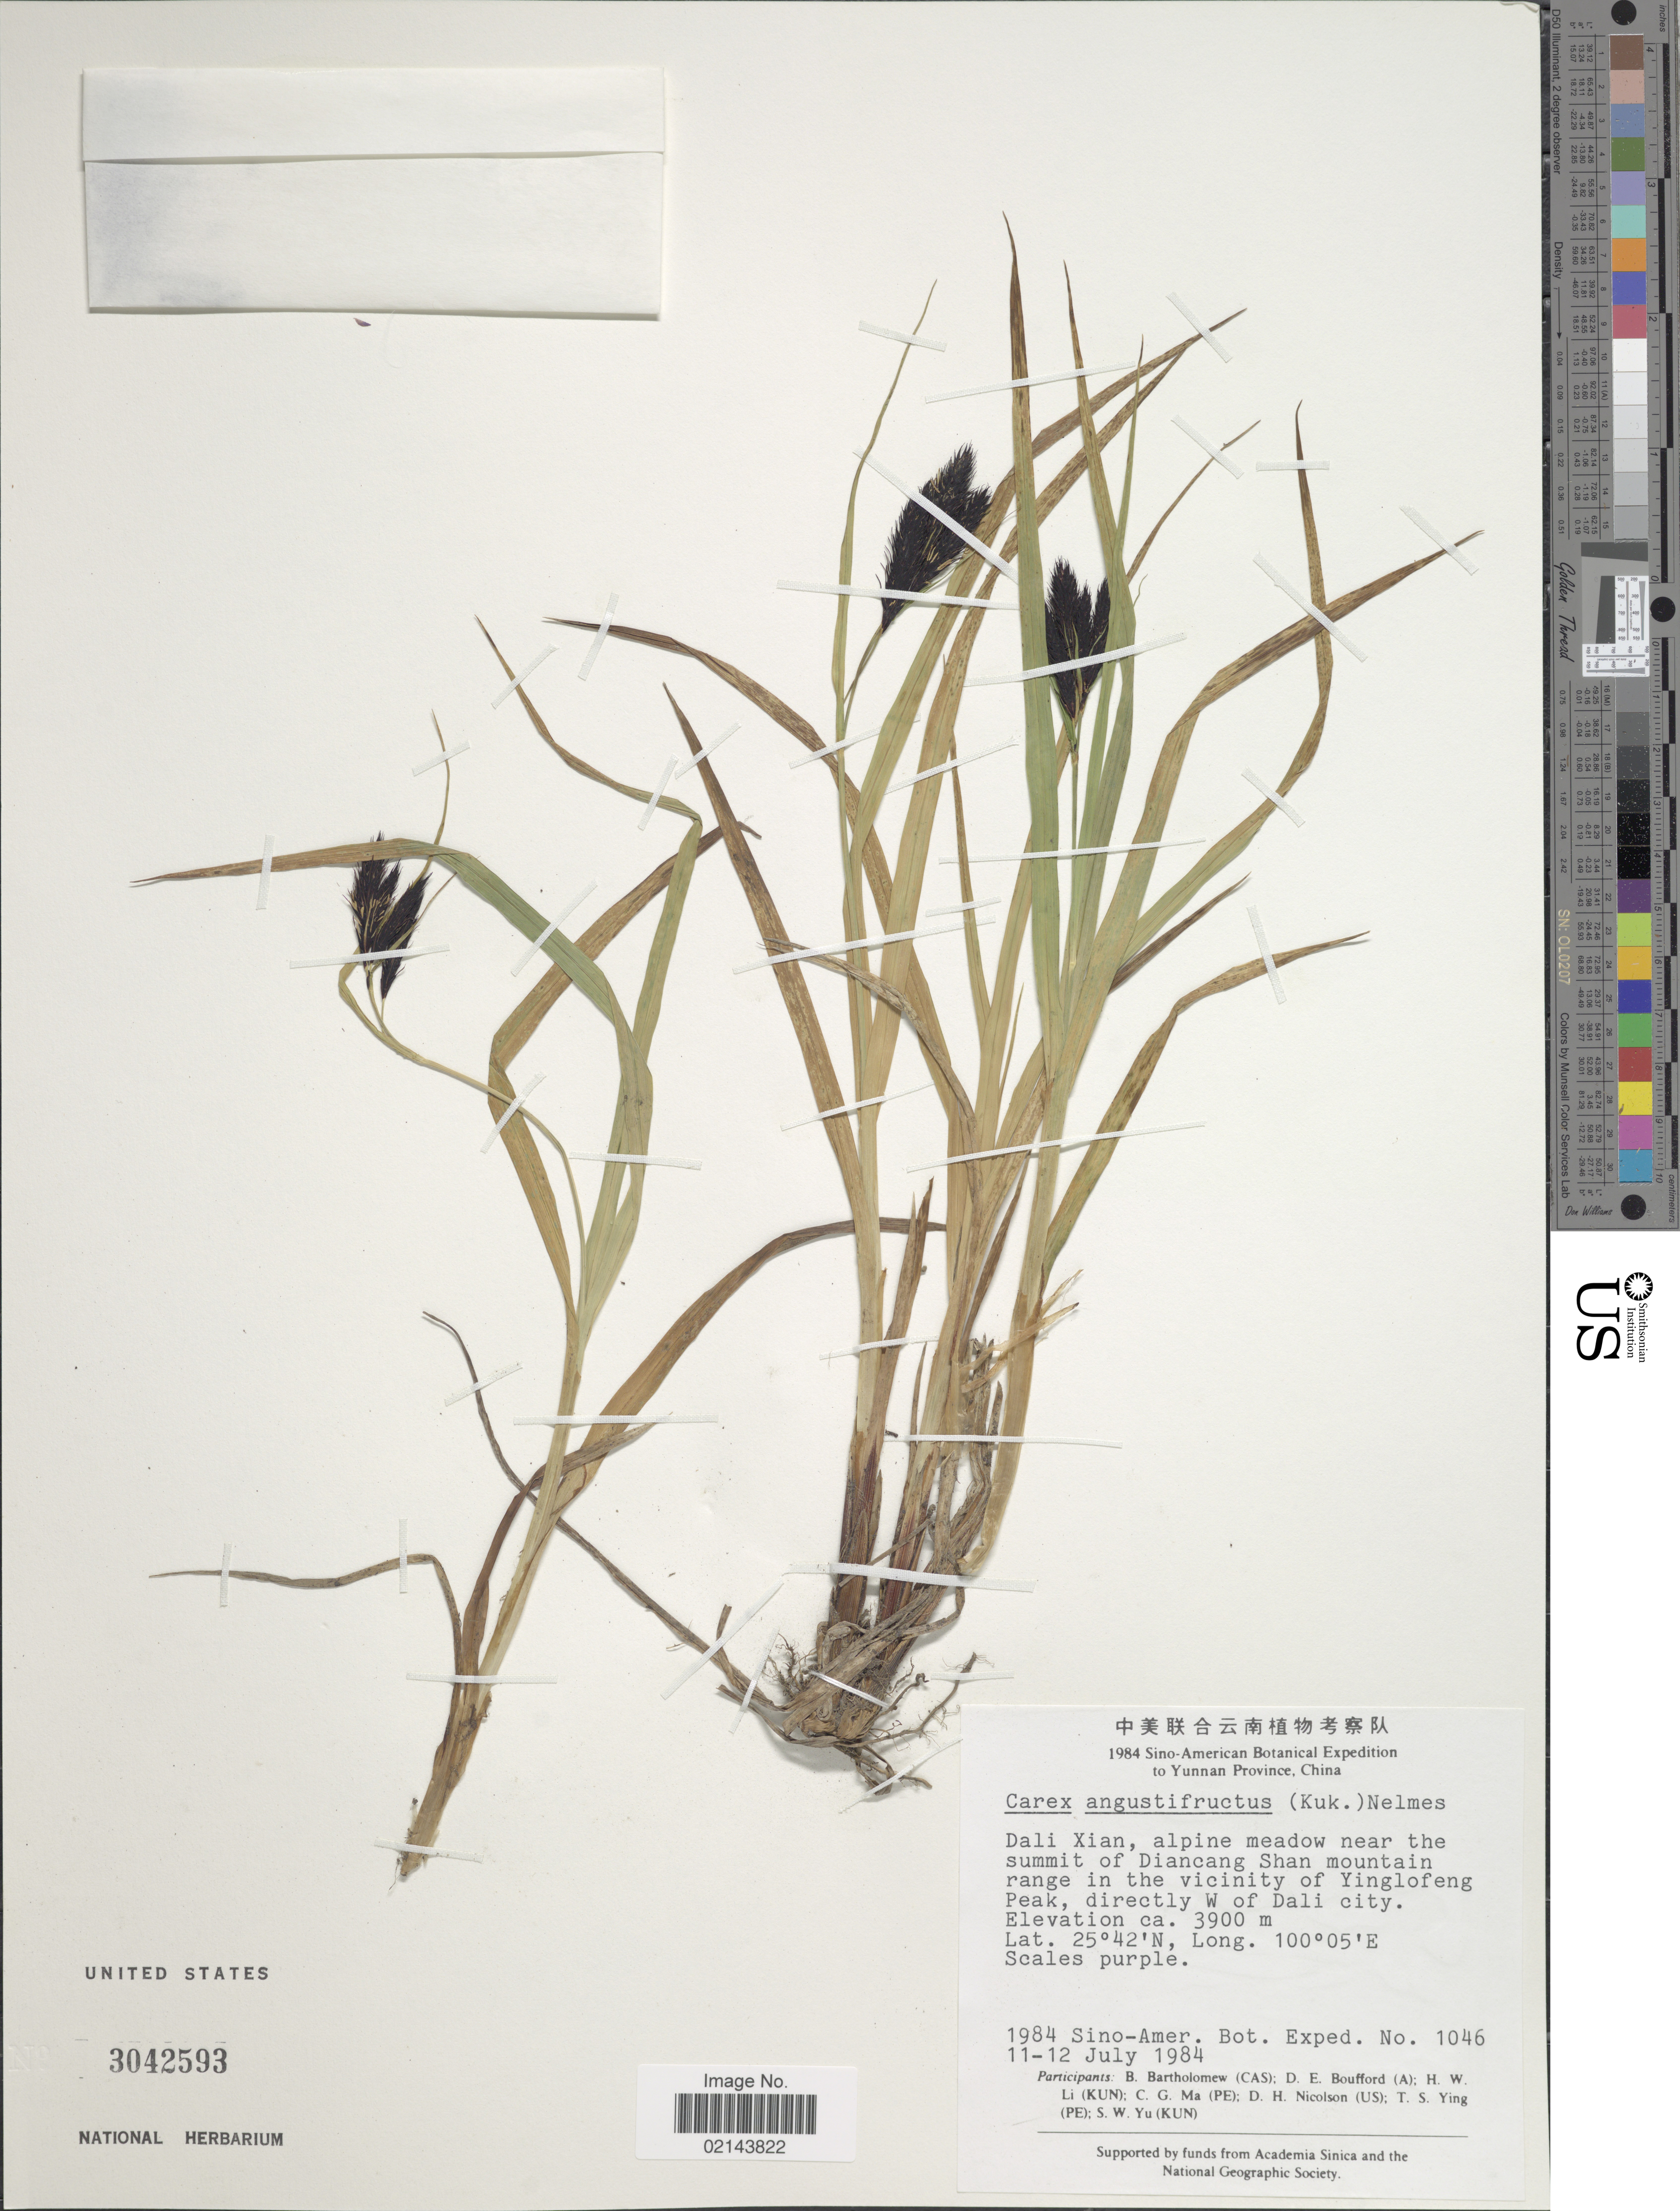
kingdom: Plantae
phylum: Tracheophyta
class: Liliopsida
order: Poales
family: Cyperaceae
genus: Carex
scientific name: Carex angustifructus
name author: (Kük.) Nelmes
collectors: Sino-Amer. Bot. Exped. 1984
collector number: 1046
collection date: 1984-07-11/1984-07-12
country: China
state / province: Yunnan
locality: Dali Xian, near the summit of Diancang Shan mountain range in the vicinity of Yinglofeng Peak, directly W of Dali city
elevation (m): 3900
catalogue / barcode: US 3042593